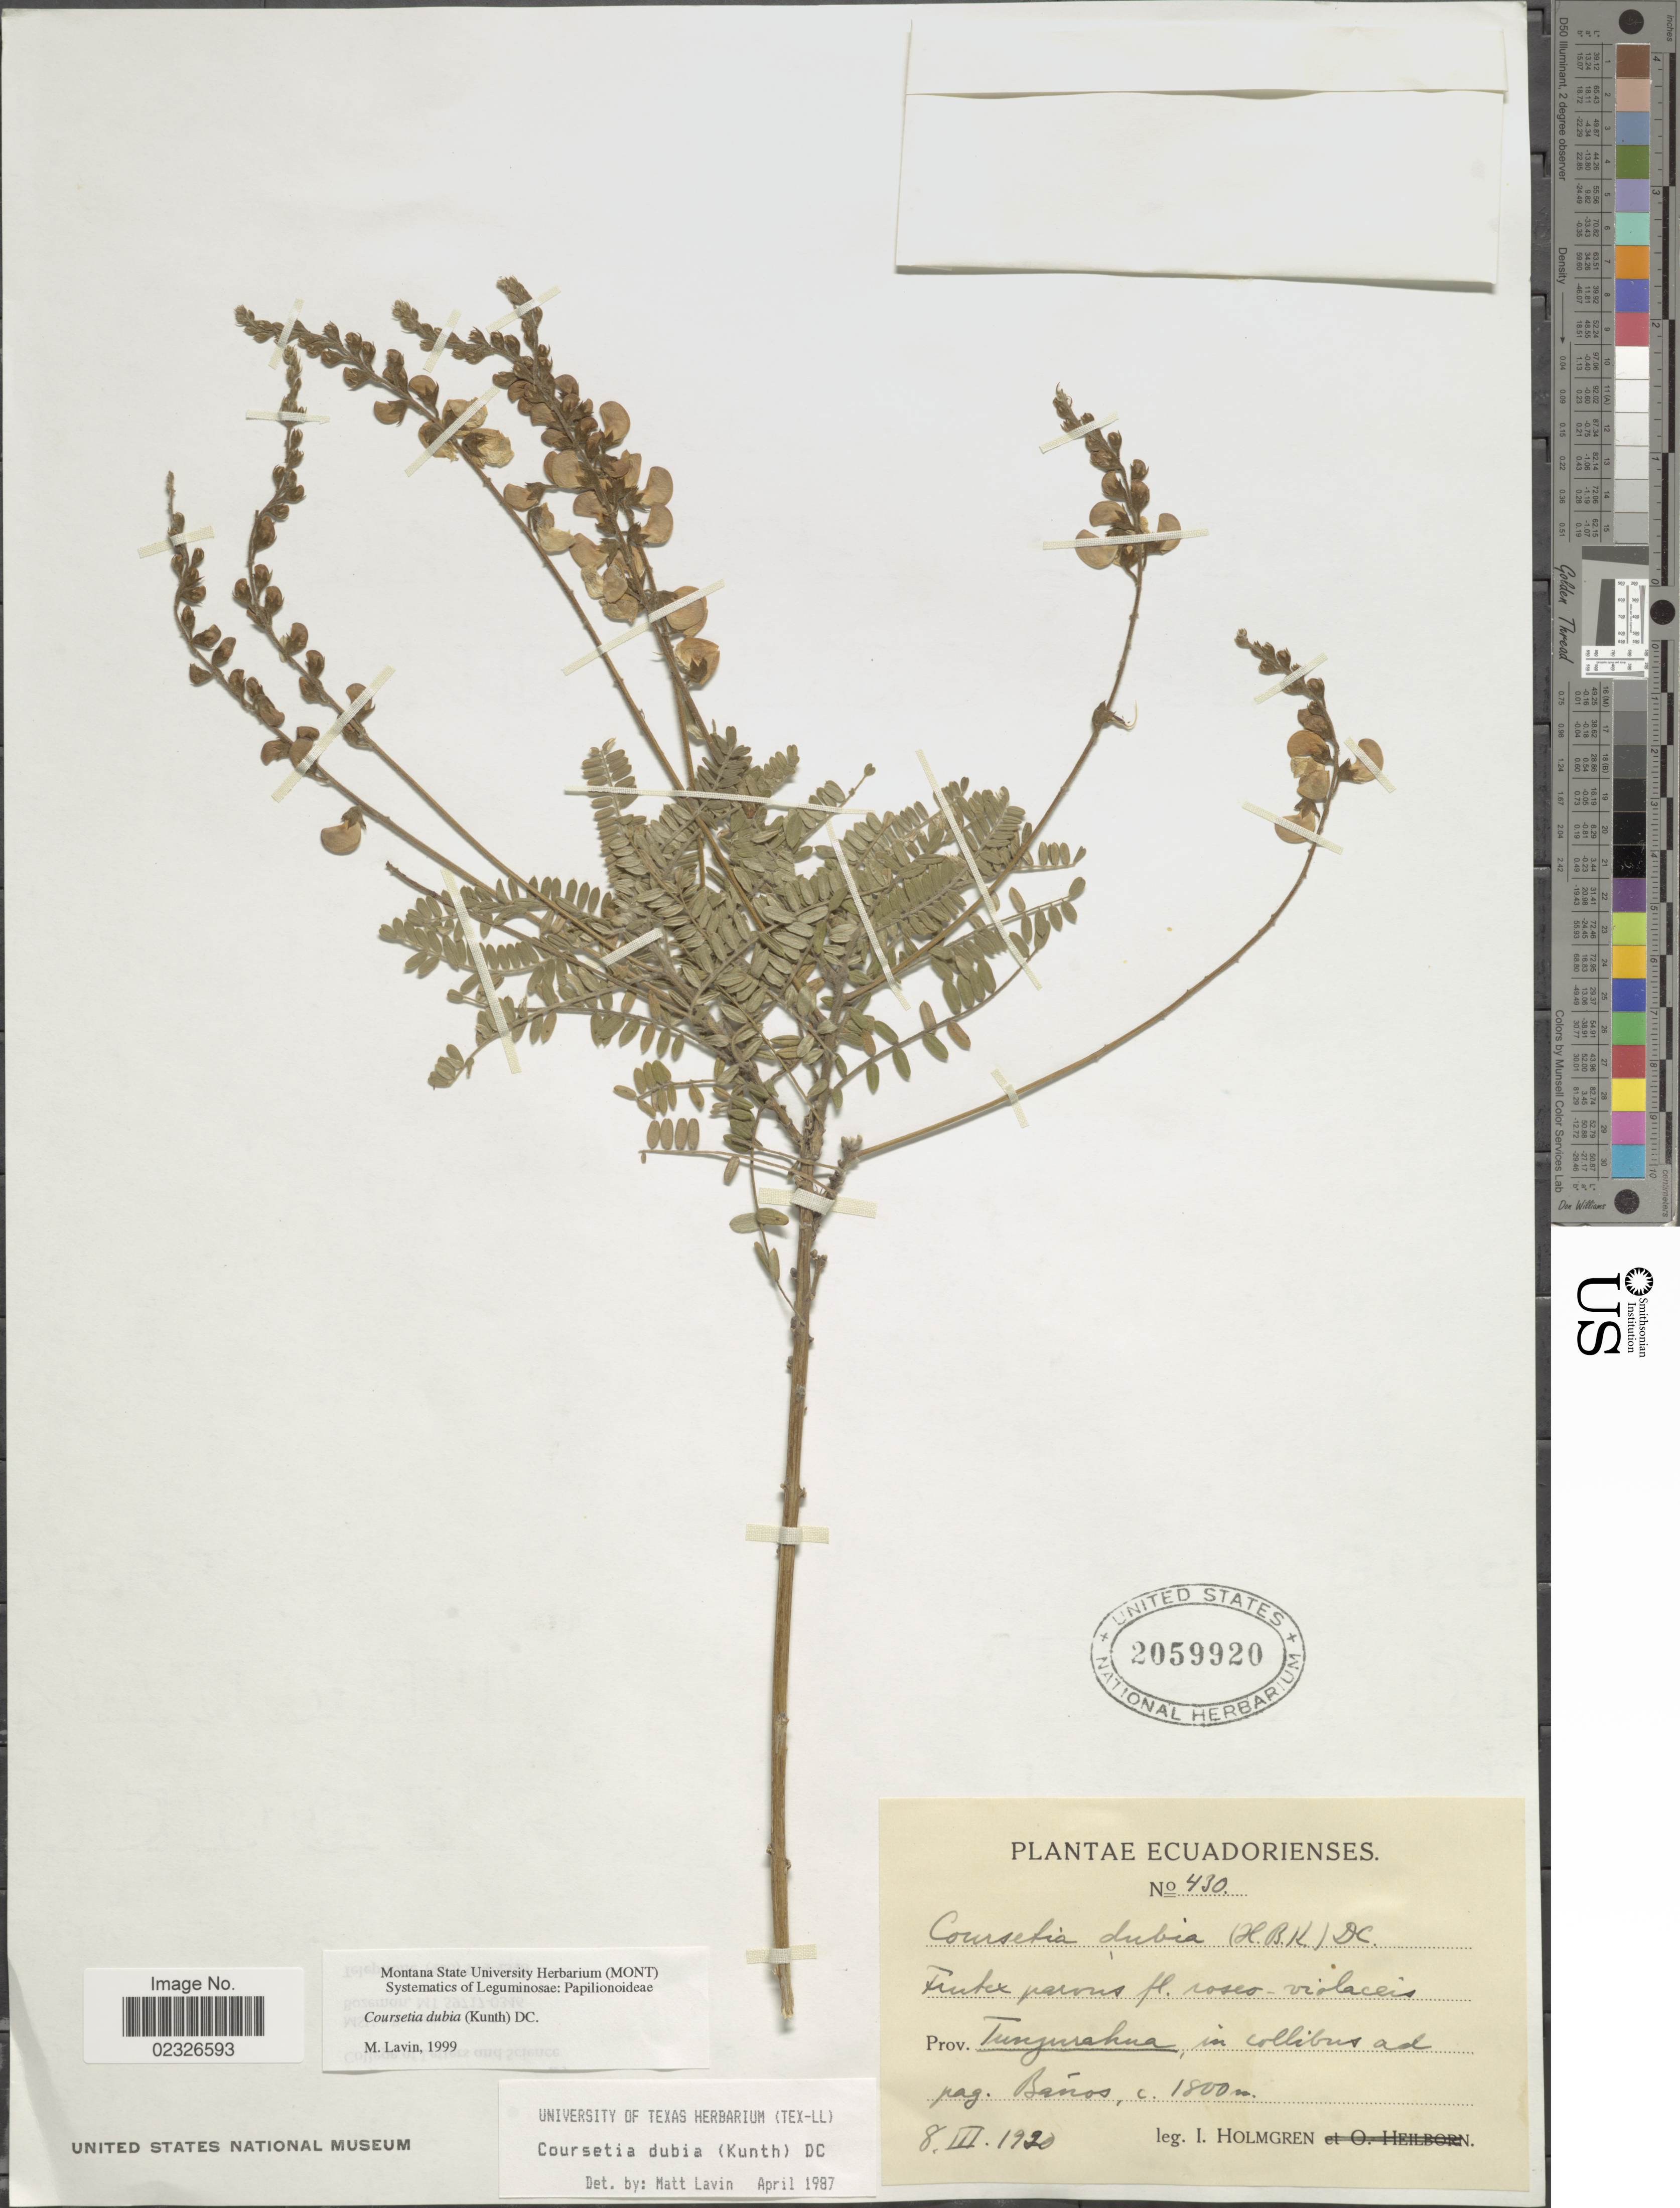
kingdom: Plantae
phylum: Tracheophyta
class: Magnoliopsida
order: Fabales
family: Fabaceae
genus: Coursetia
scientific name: Coursetia dubia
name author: (Kunth) DC.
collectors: I. Holmgren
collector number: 430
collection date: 1920-03-08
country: Ecuador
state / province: Tungurahua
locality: Prov. Tungurahua, in collibus as pag. Banos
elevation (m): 1800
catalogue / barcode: US 2059920